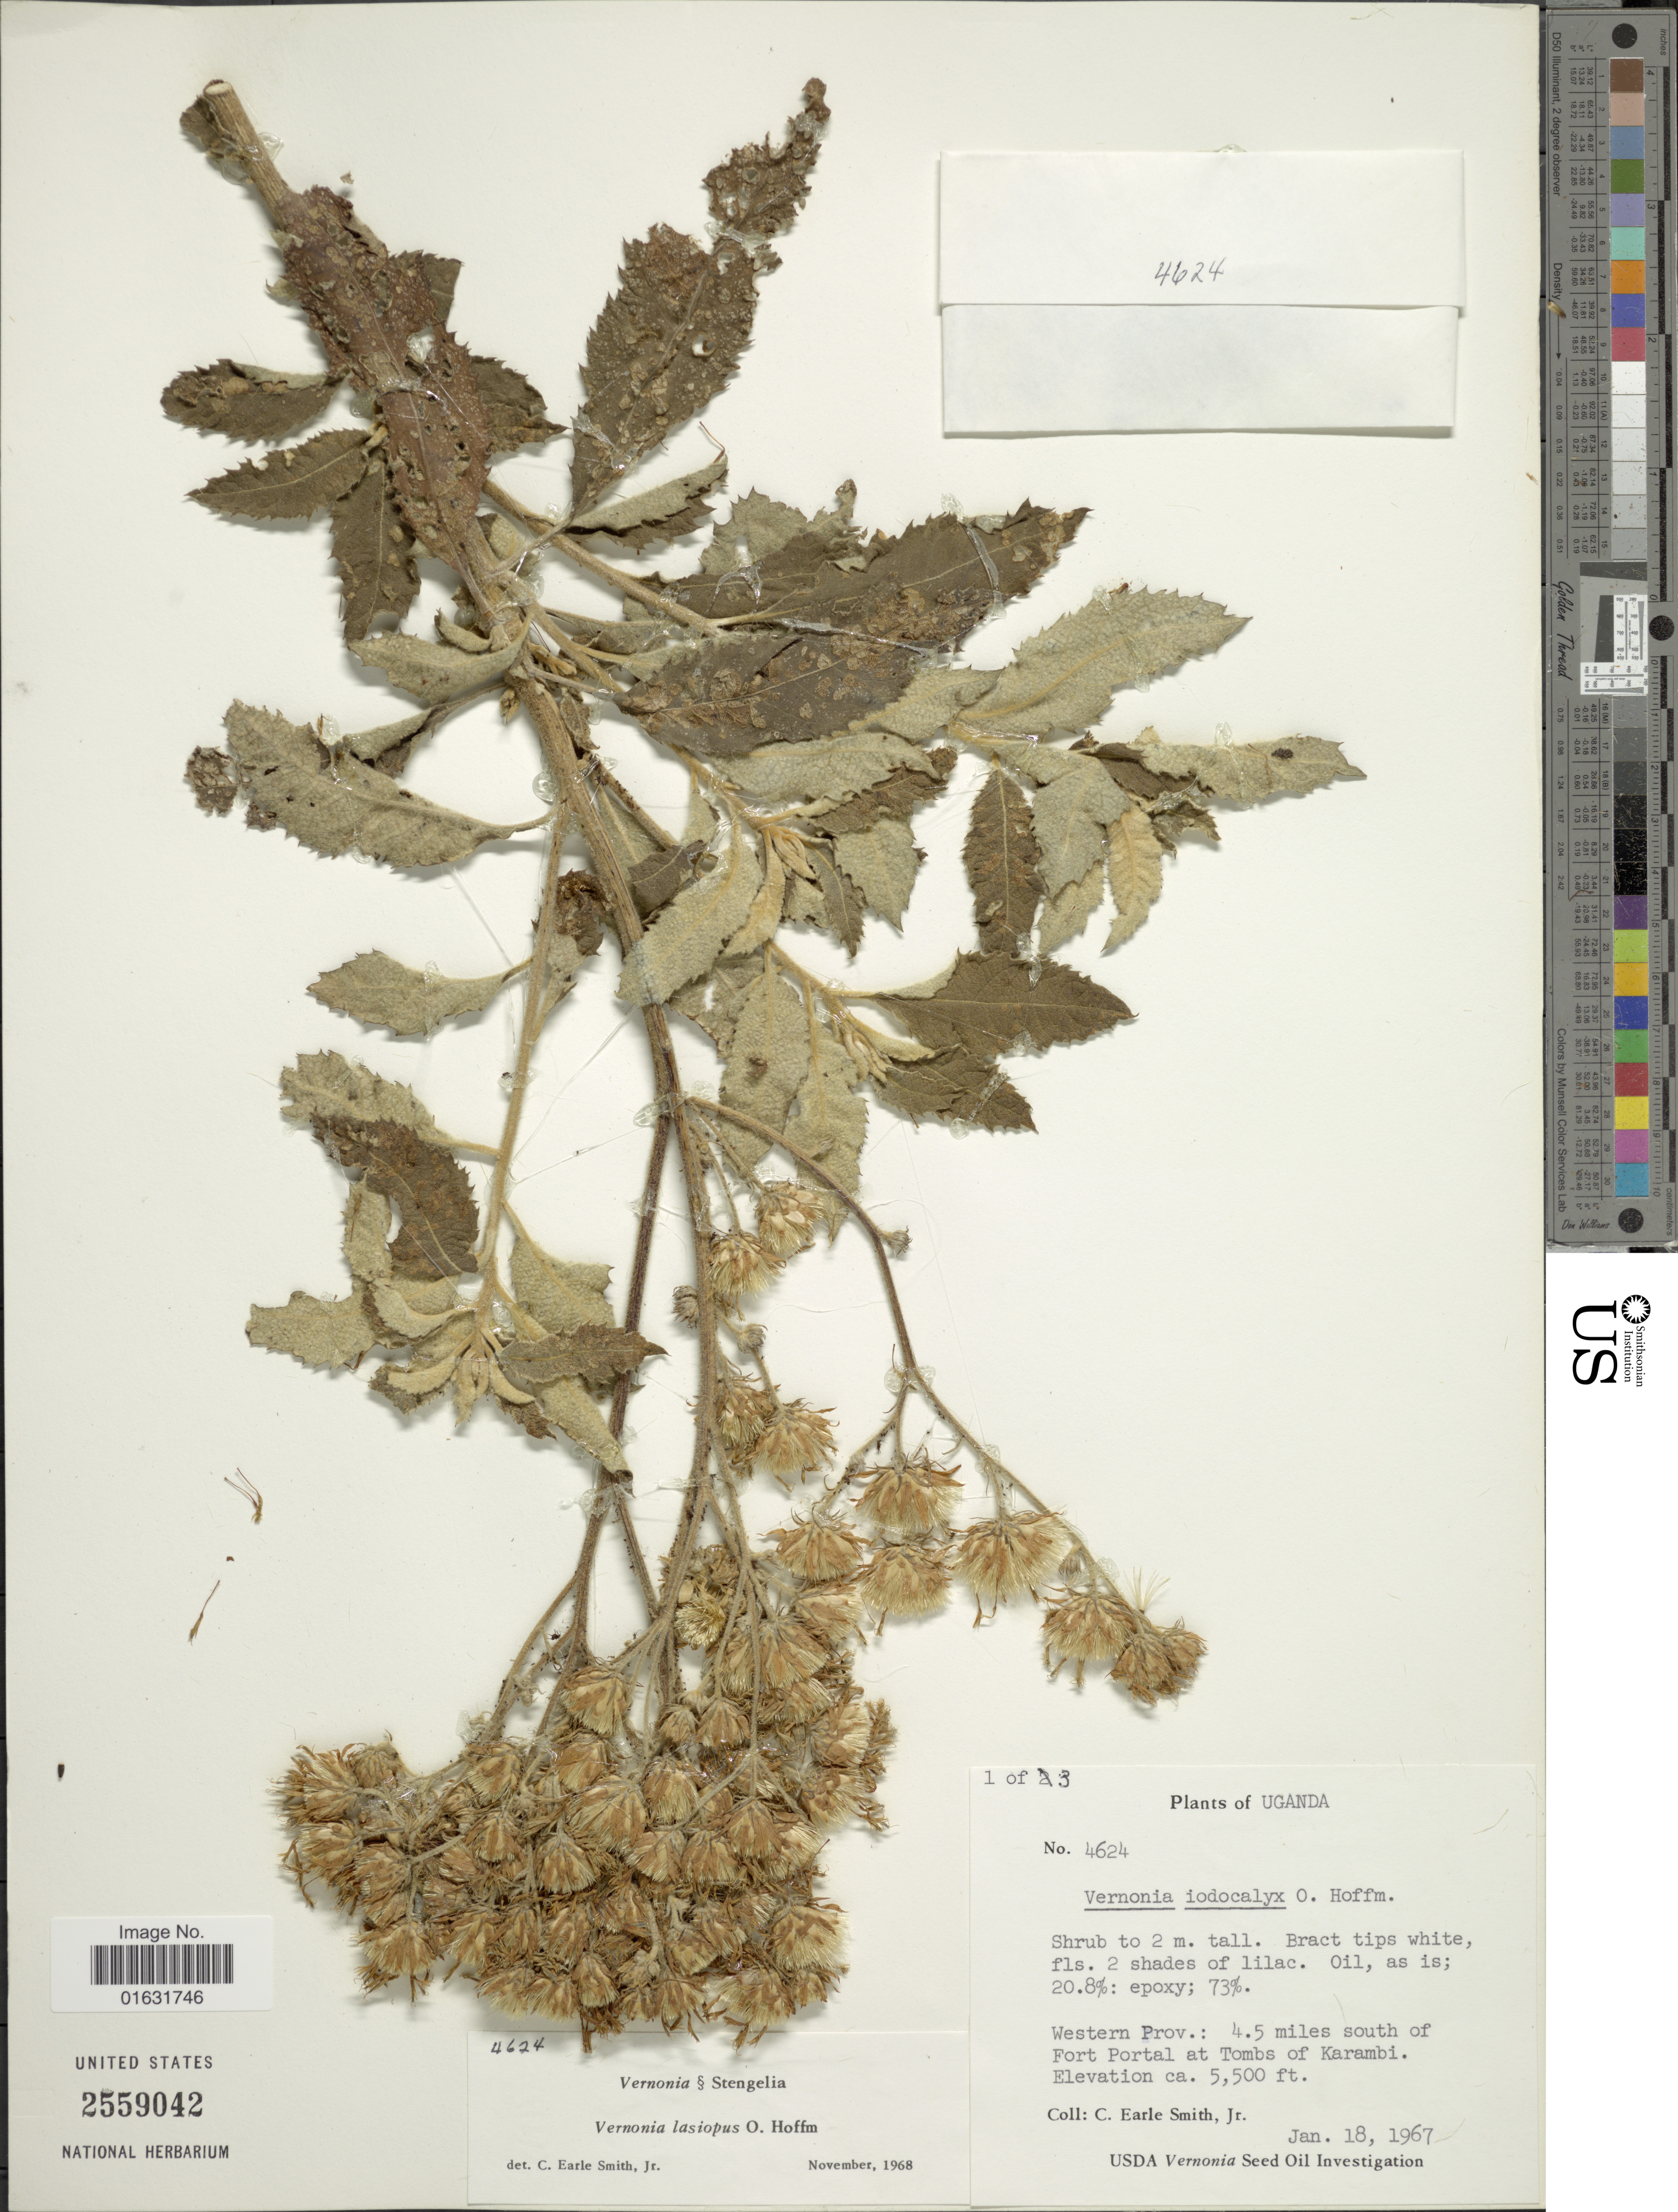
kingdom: Plantae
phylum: Tracheophyta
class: Magnoliopsida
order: Asterales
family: Asteraceae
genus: Baccharoides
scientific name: Baccharoides lasiopus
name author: (O. Hoffm.) H. Rob.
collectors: C. E. Smith Jr.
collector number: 4624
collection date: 1967-01-18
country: Uganda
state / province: Western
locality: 4.5 miles south of Fort Portal at Tombs of Karambi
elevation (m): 1676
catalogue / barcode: US 2559045